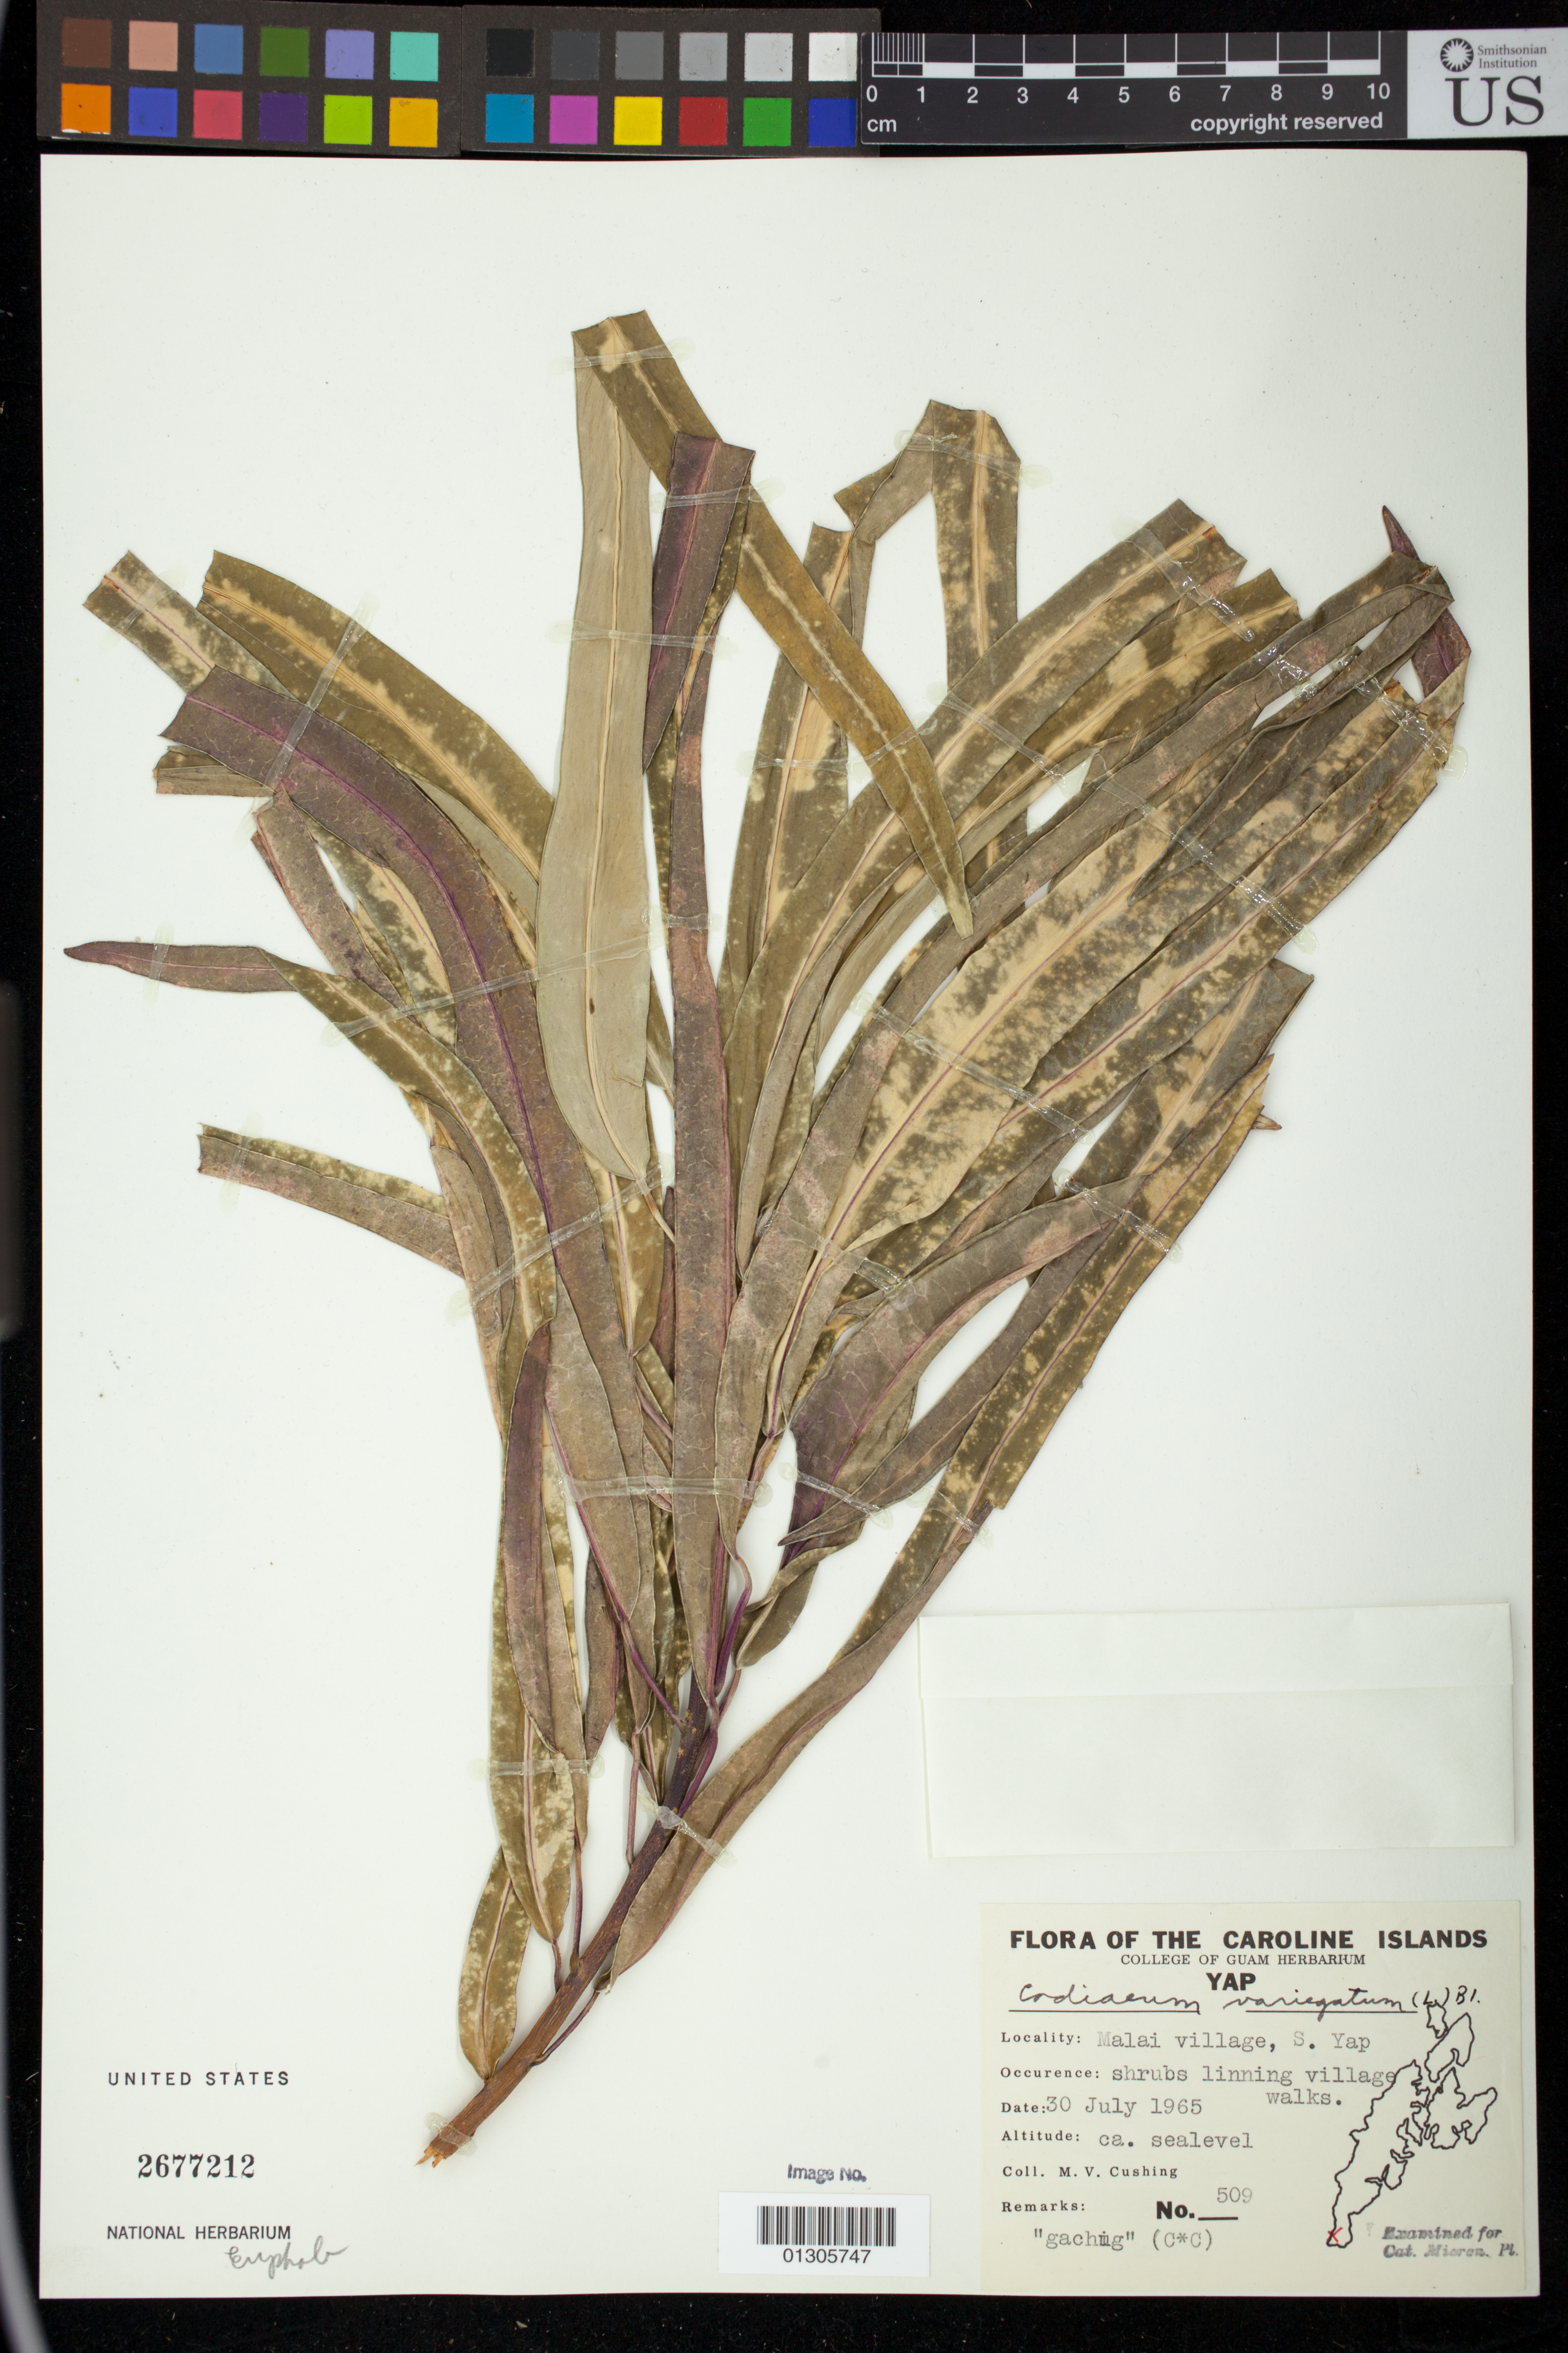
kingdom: Plantae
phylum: Tracheophyta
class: Magnoliopsida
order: Malpighiales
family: Euphorbiaceae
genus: Codiaeum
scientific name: Codiaeum variegatum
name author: (L.) Rumph. ex A. Juss.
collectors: M. V. Cushing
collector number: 509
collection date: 1965-07-30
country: Micronesia, Federated States of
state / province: Yap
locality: Malai village, S. Yap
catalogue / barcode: US 2677212